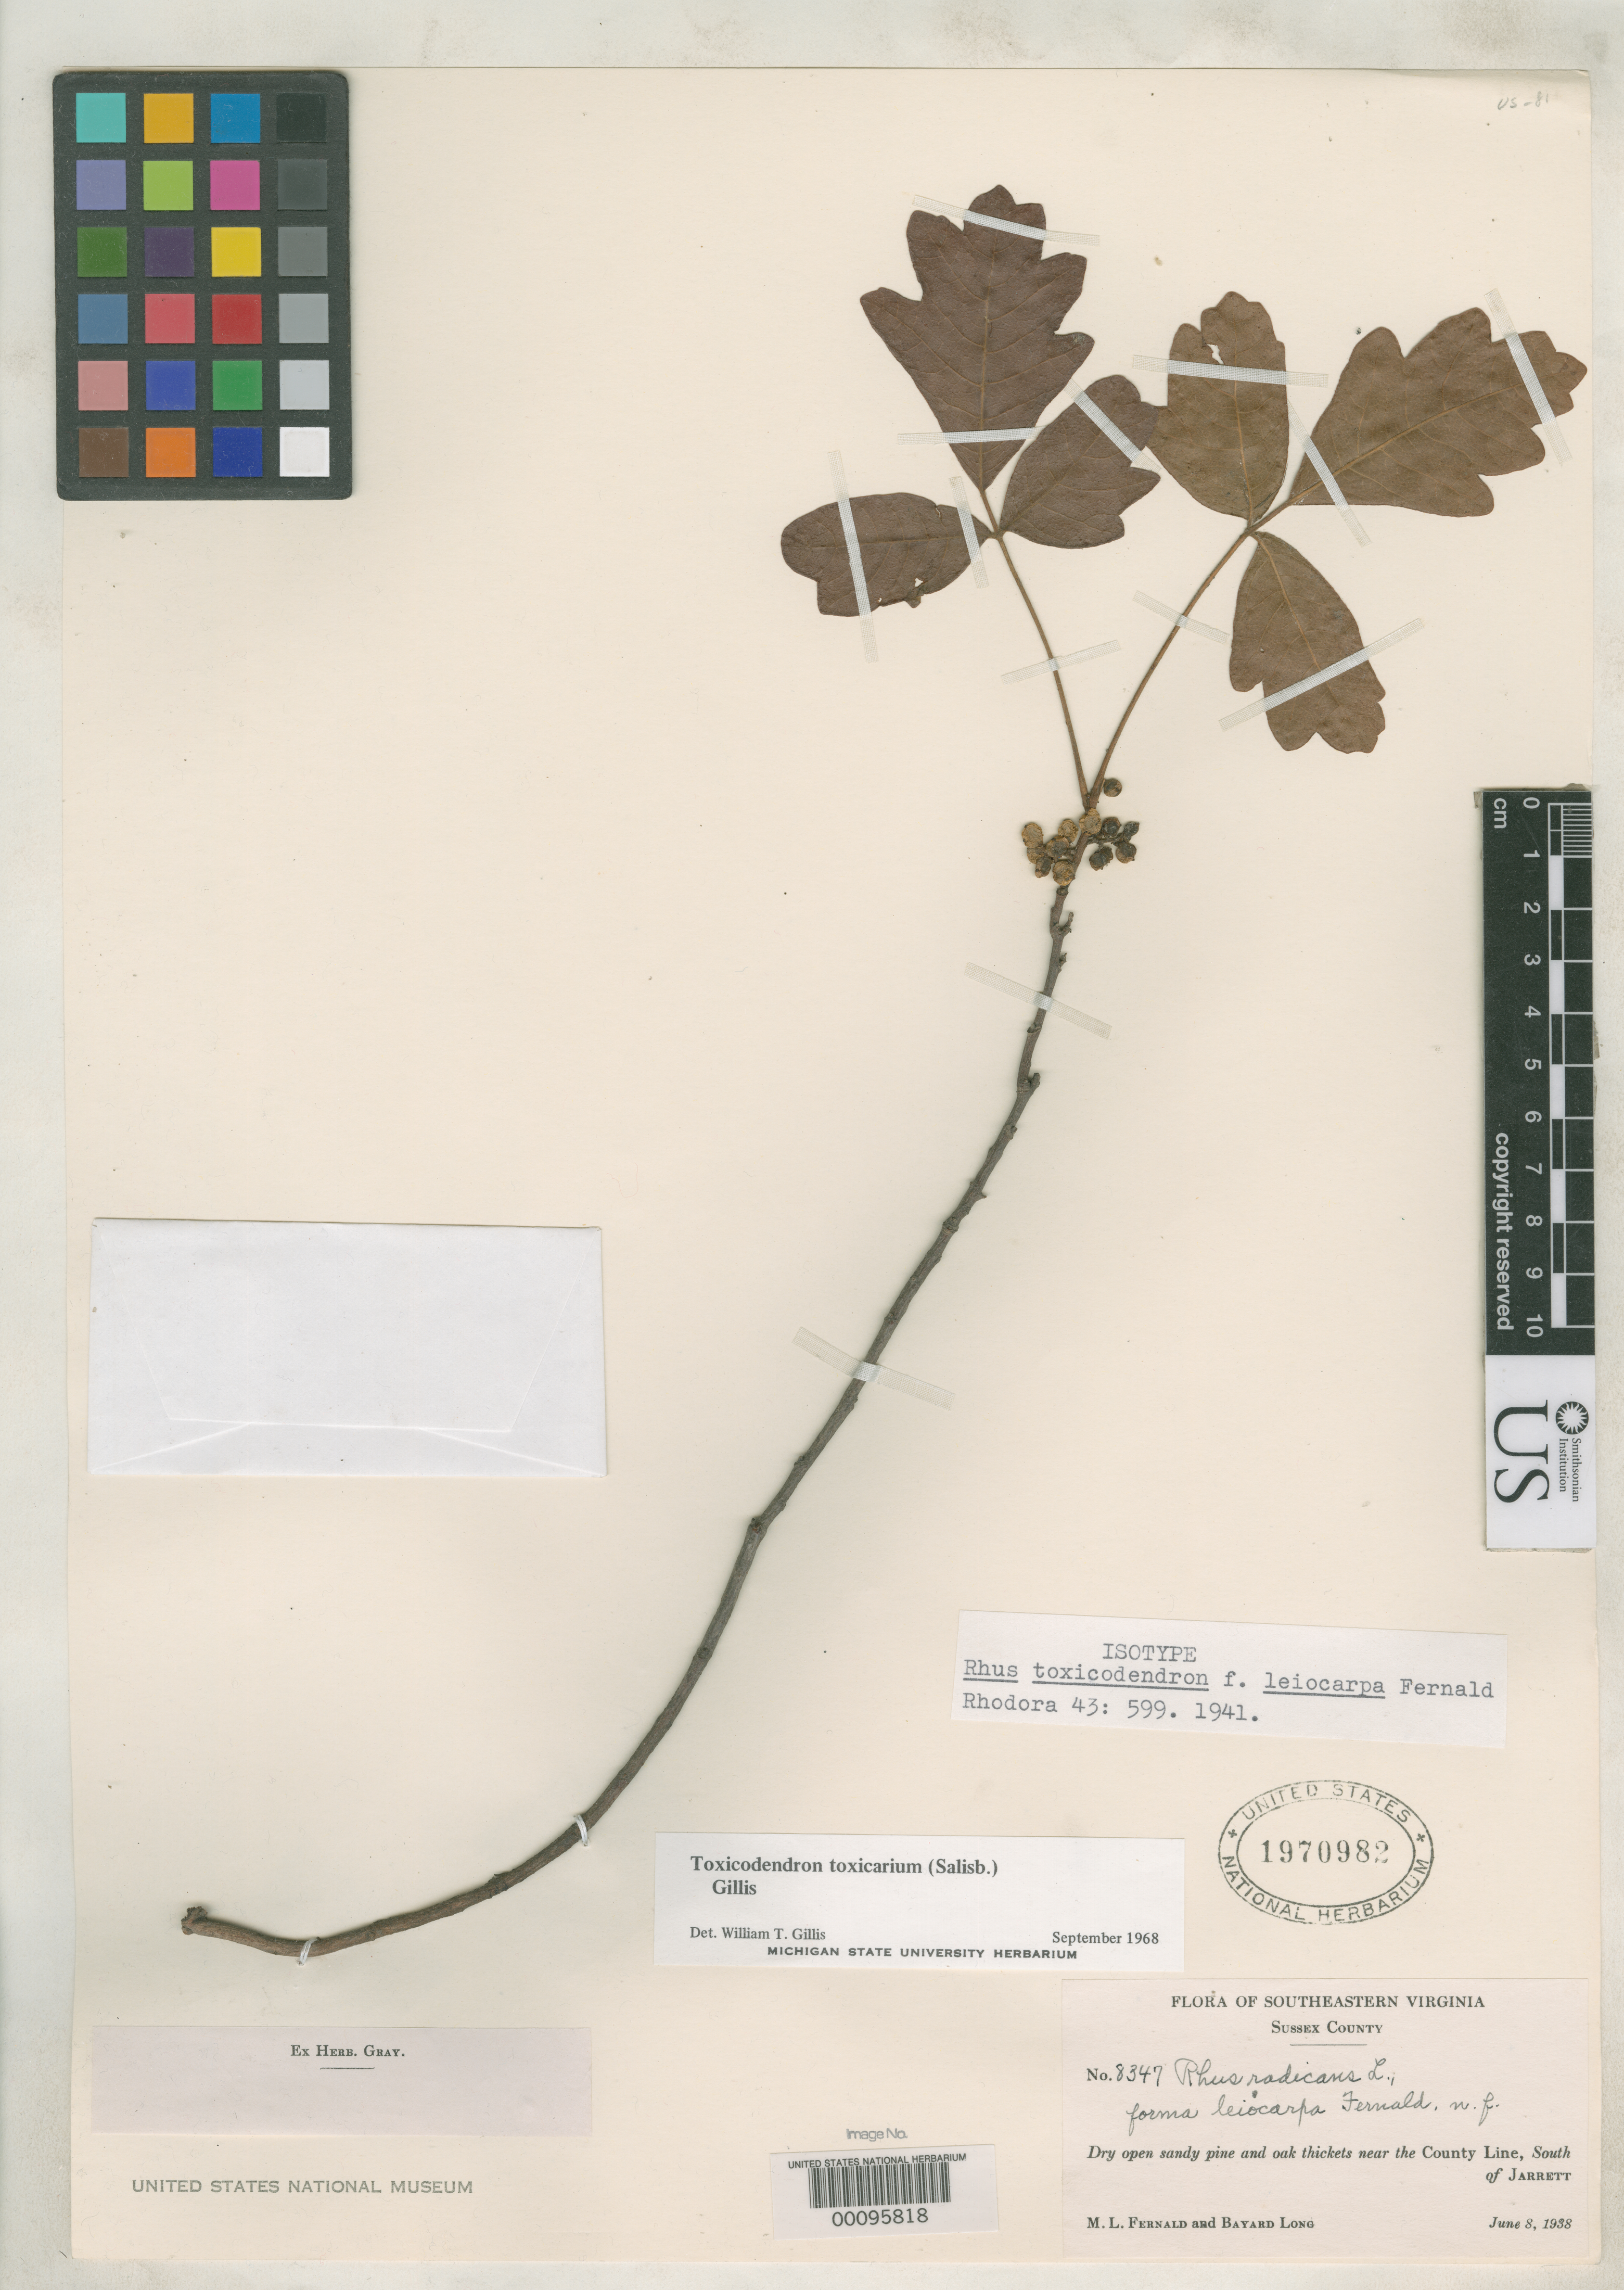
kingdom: Plantae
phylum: Tracheophyta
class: Magnoliopsida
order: Sapindales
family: Anacardiaceae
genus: Rhus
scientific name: Rhus toxicodendron f. leiocarpa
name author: Fernald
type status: Isotype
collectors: M. L. Fernald & B. H. Long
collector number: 8347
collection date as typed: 08 Jun 1938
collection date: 1938-06-08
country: United States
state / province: Virginia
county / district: Sussex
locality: Jarrett vicinity.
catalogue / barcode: US 1970982